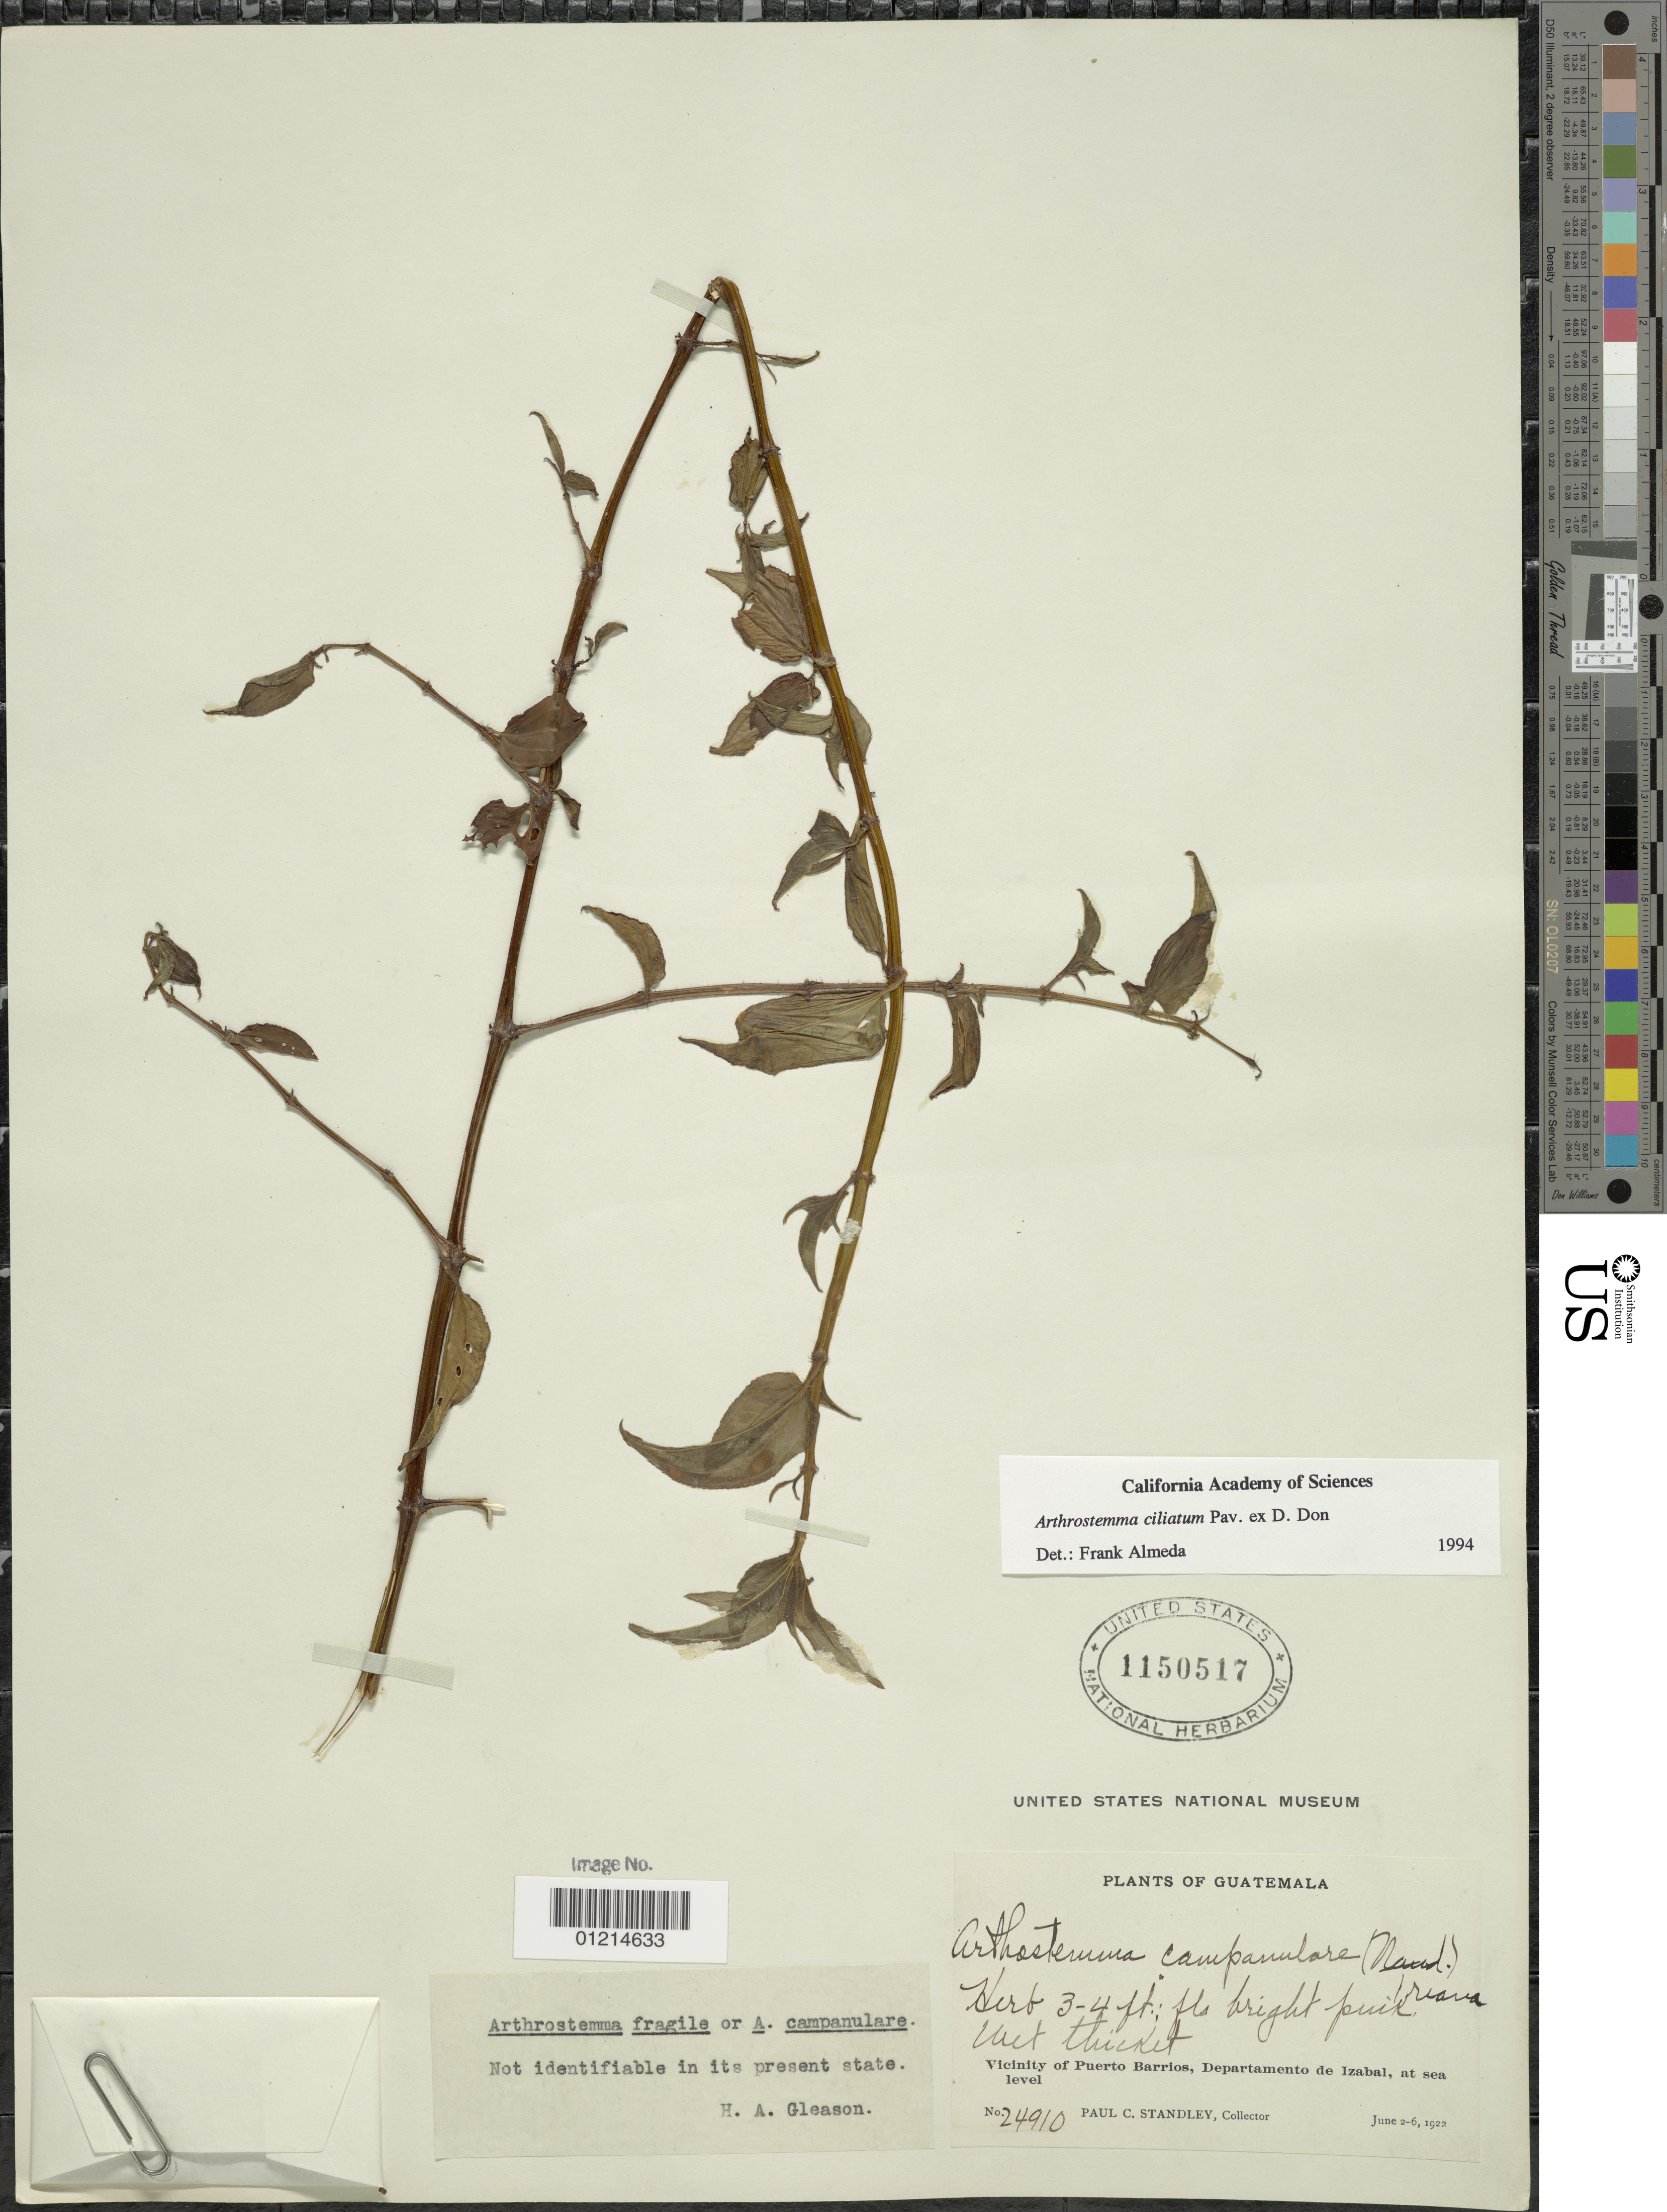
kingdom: Plantae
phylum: Tracheophyta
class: Magnoliopsida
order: Myrtales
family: Melastomataceae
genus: Arthrostemma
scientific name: Arthrostemma ciliatum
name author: Pav. ex D. Don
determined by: Almeda, F.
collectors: P. C. Standley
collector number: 24910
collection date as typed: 02 Jun 1922 to 06 Jun 1922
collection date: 1922-06-02/1922-06-06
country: Guatemala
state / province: Izabal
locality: Vicinity of Puerto Barrios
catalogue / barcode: US 1150517